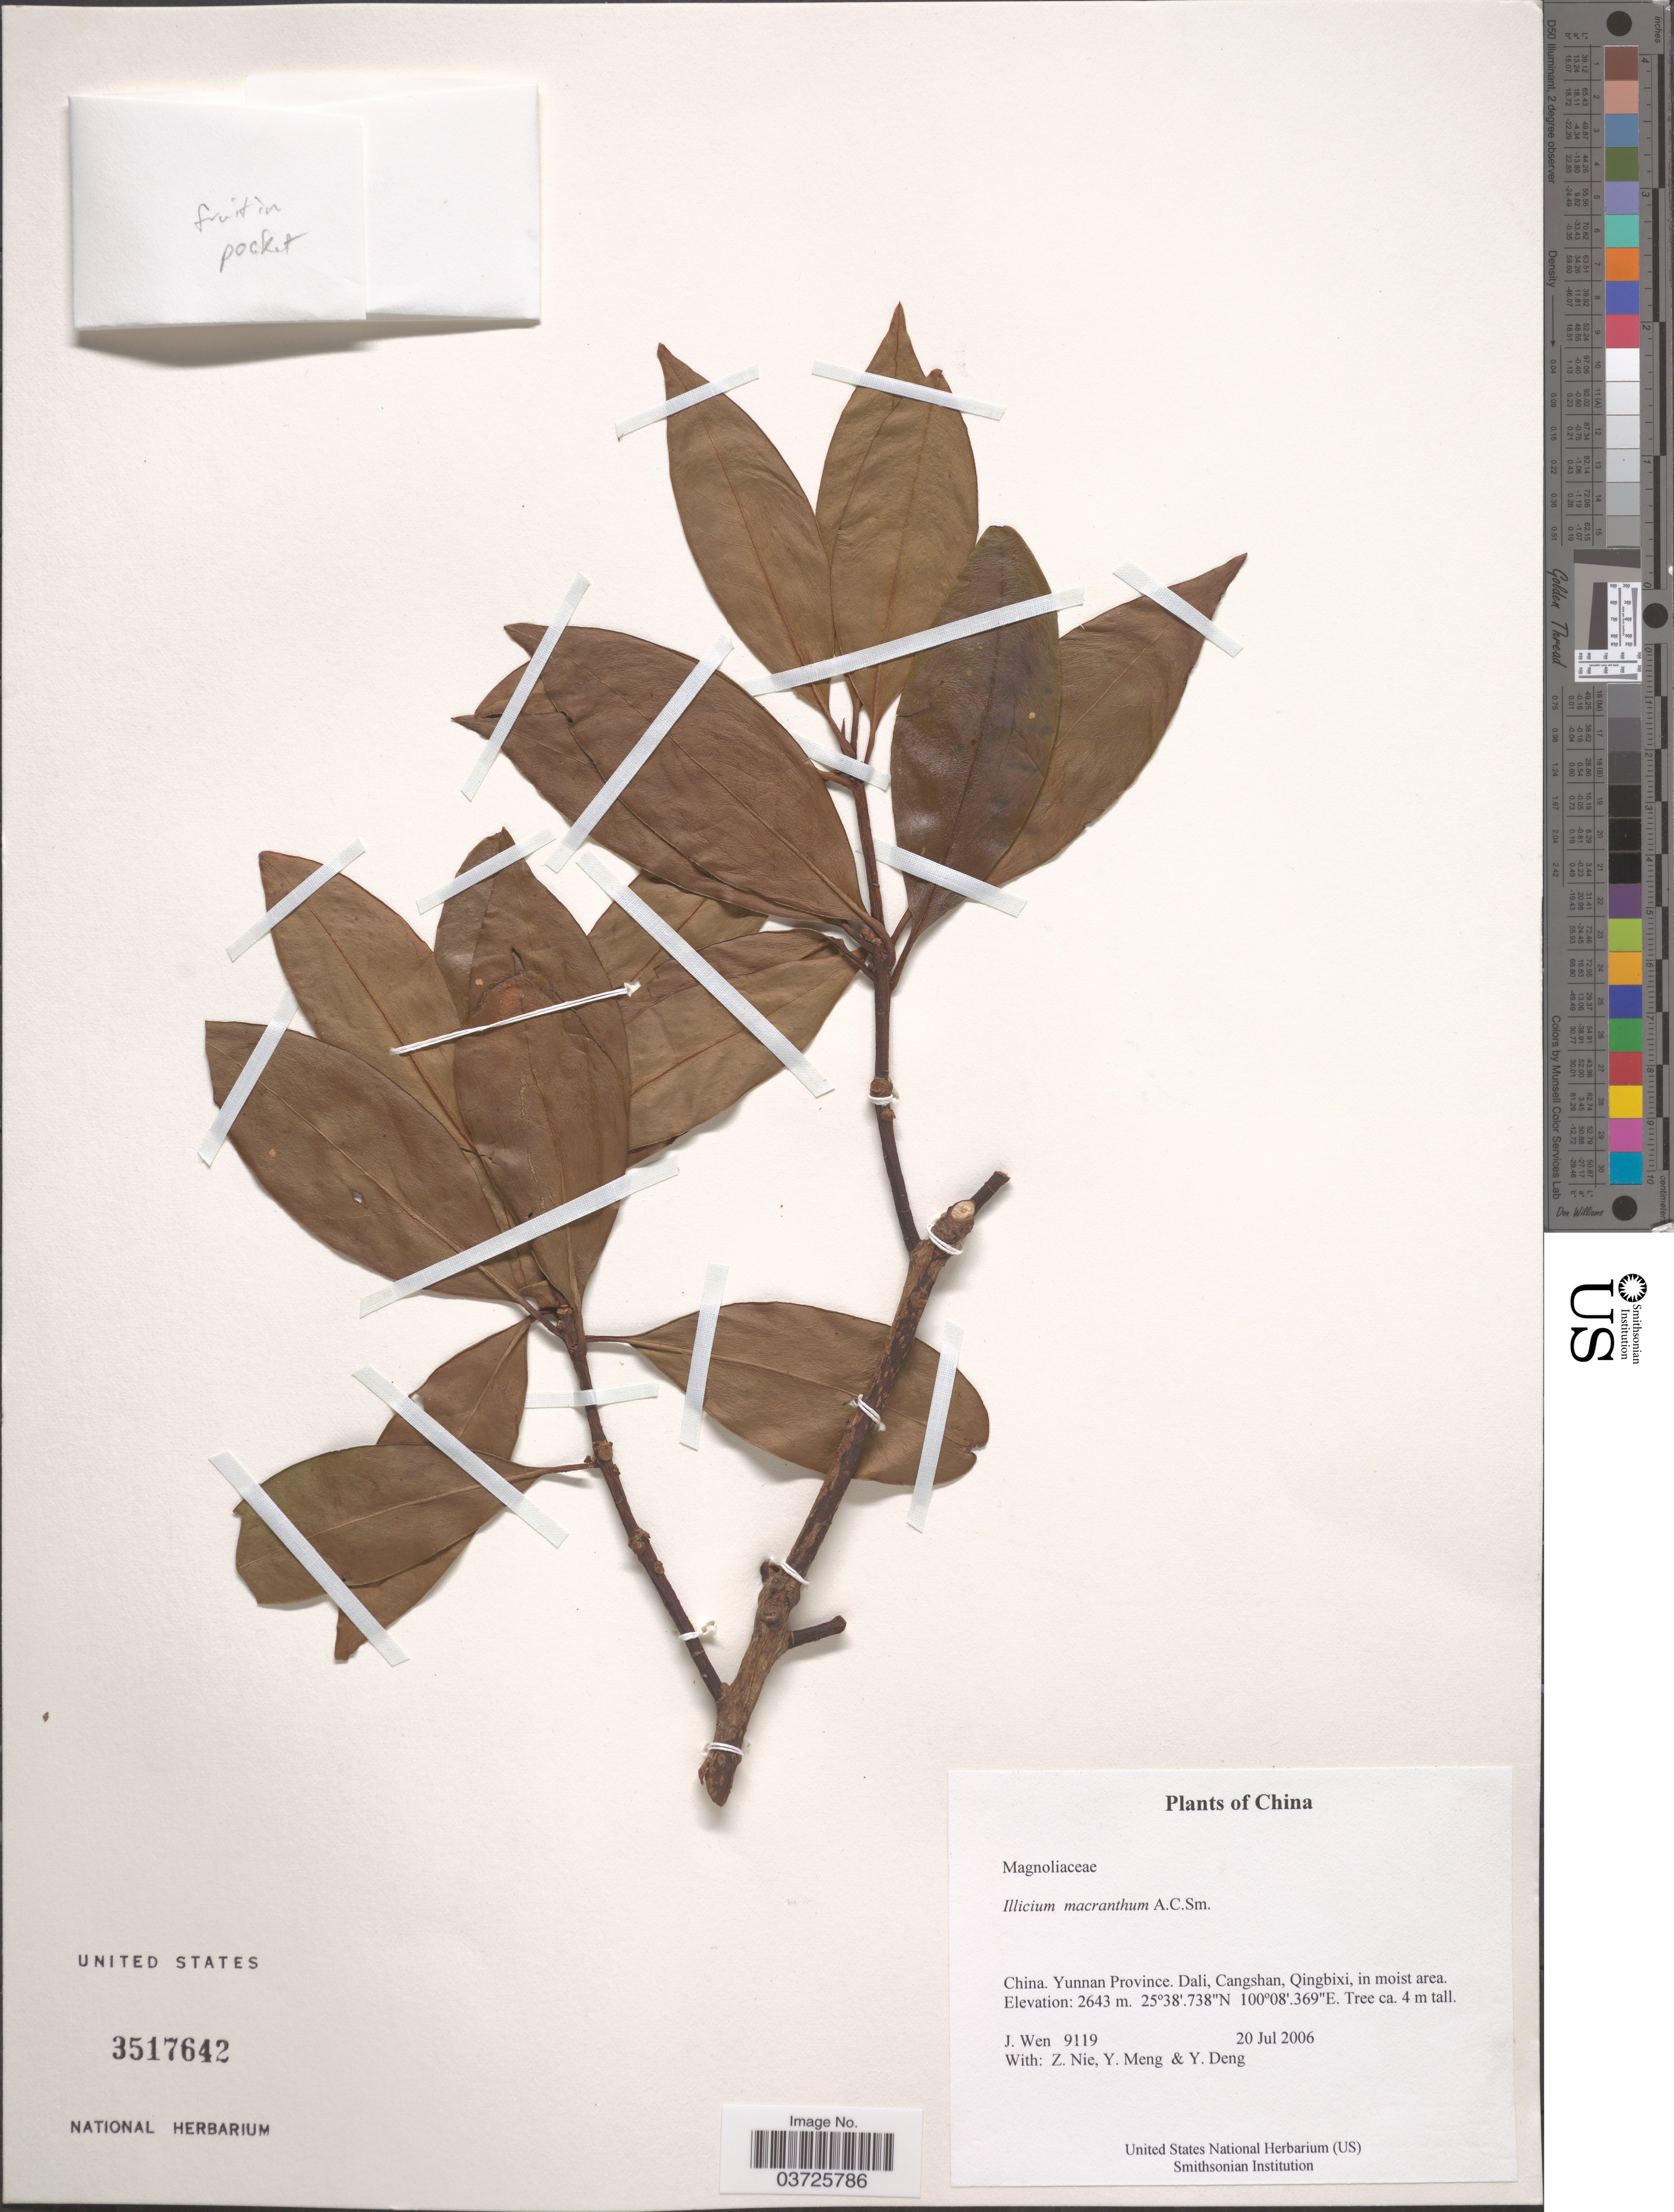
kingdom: Plantae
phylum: Tracheophyta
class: Magnoliopsida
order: Austrobaileyales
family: Schisandraceae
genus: Illicium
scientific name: Illicium macranthum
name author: A.C. Sm.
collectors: J. Wen, Z. Nie, Y. Meng & Y. Deng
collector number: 9119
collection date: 2006-07-20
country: China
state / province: Yunnan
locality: Dali, Cangshan, Qingbixi, in moist area.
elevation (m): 2643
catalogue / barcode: US 3517642